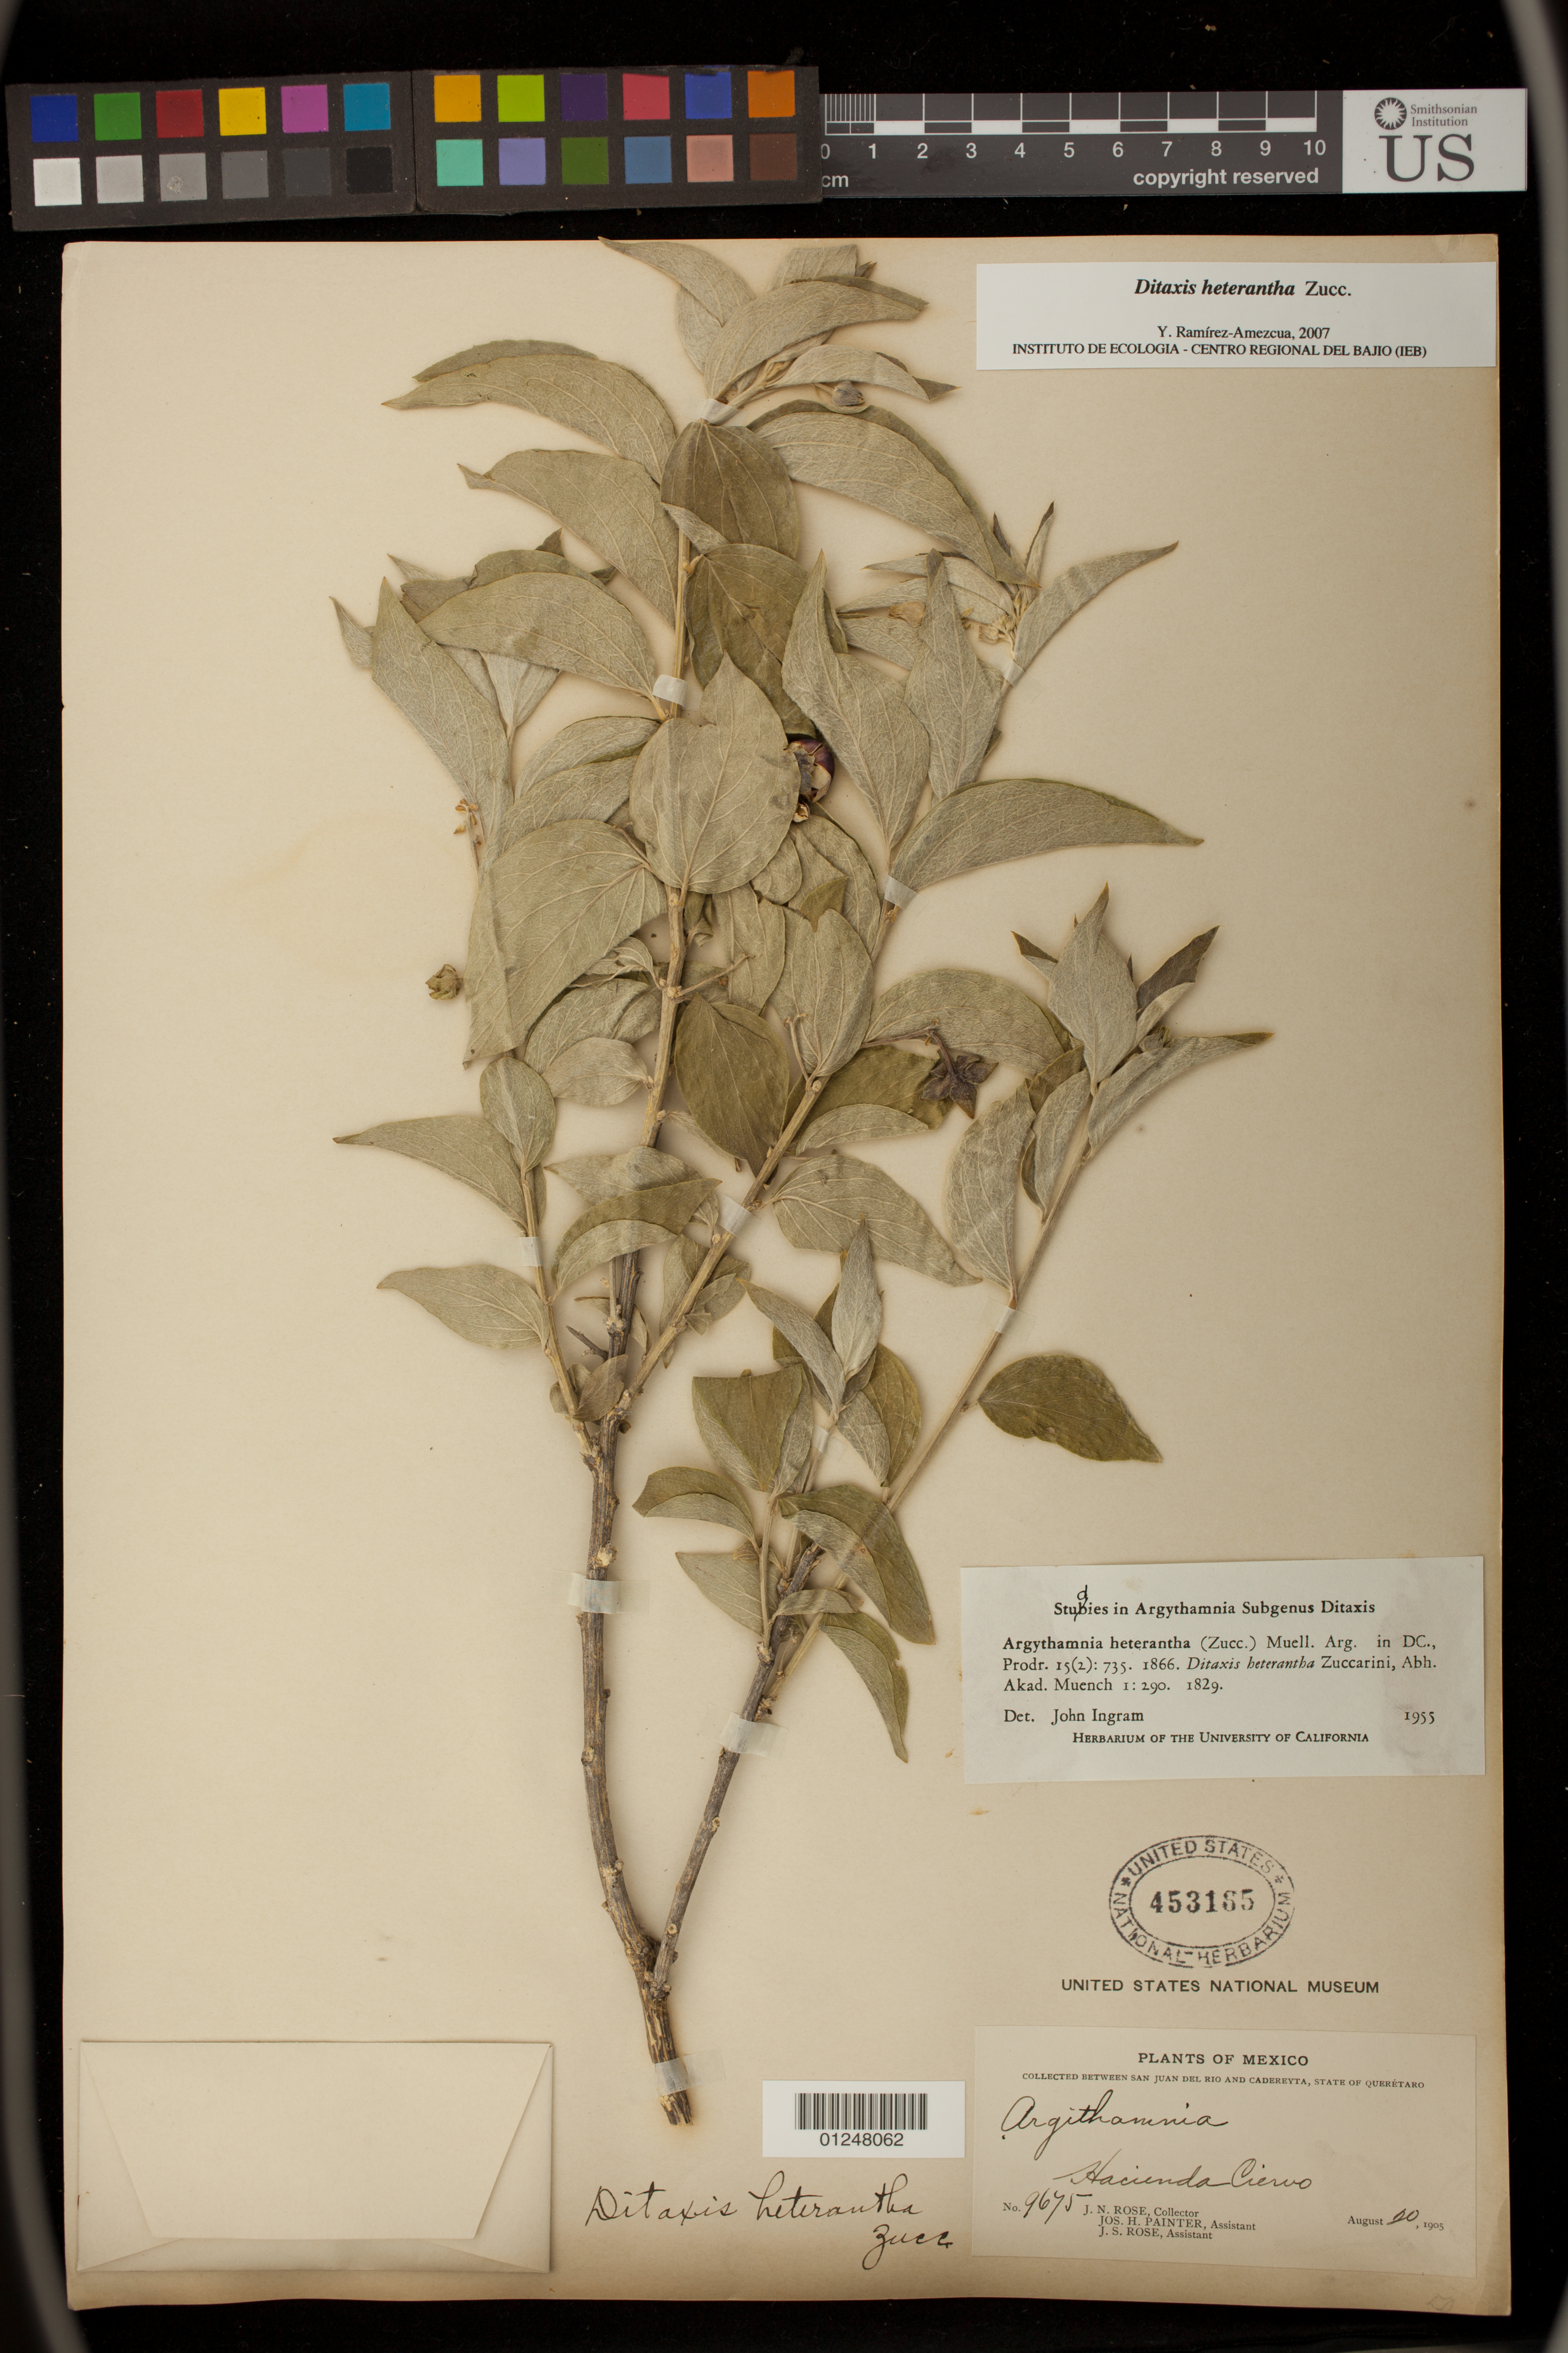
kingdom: Plantae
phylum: Tracheophyta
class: Magnoliopsida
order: Malpighiales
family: Euphorbiaceae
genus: Ditaxis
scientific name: Ditaxis heterantha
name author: Zucc.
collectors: J. N. Rose, J. H. Painter & J. S. Rose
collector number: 9675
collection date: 1905-08-20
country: Mexico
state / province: Querétaro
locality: Between San Juan del Rio and Caderevta.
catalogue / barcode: US 453165